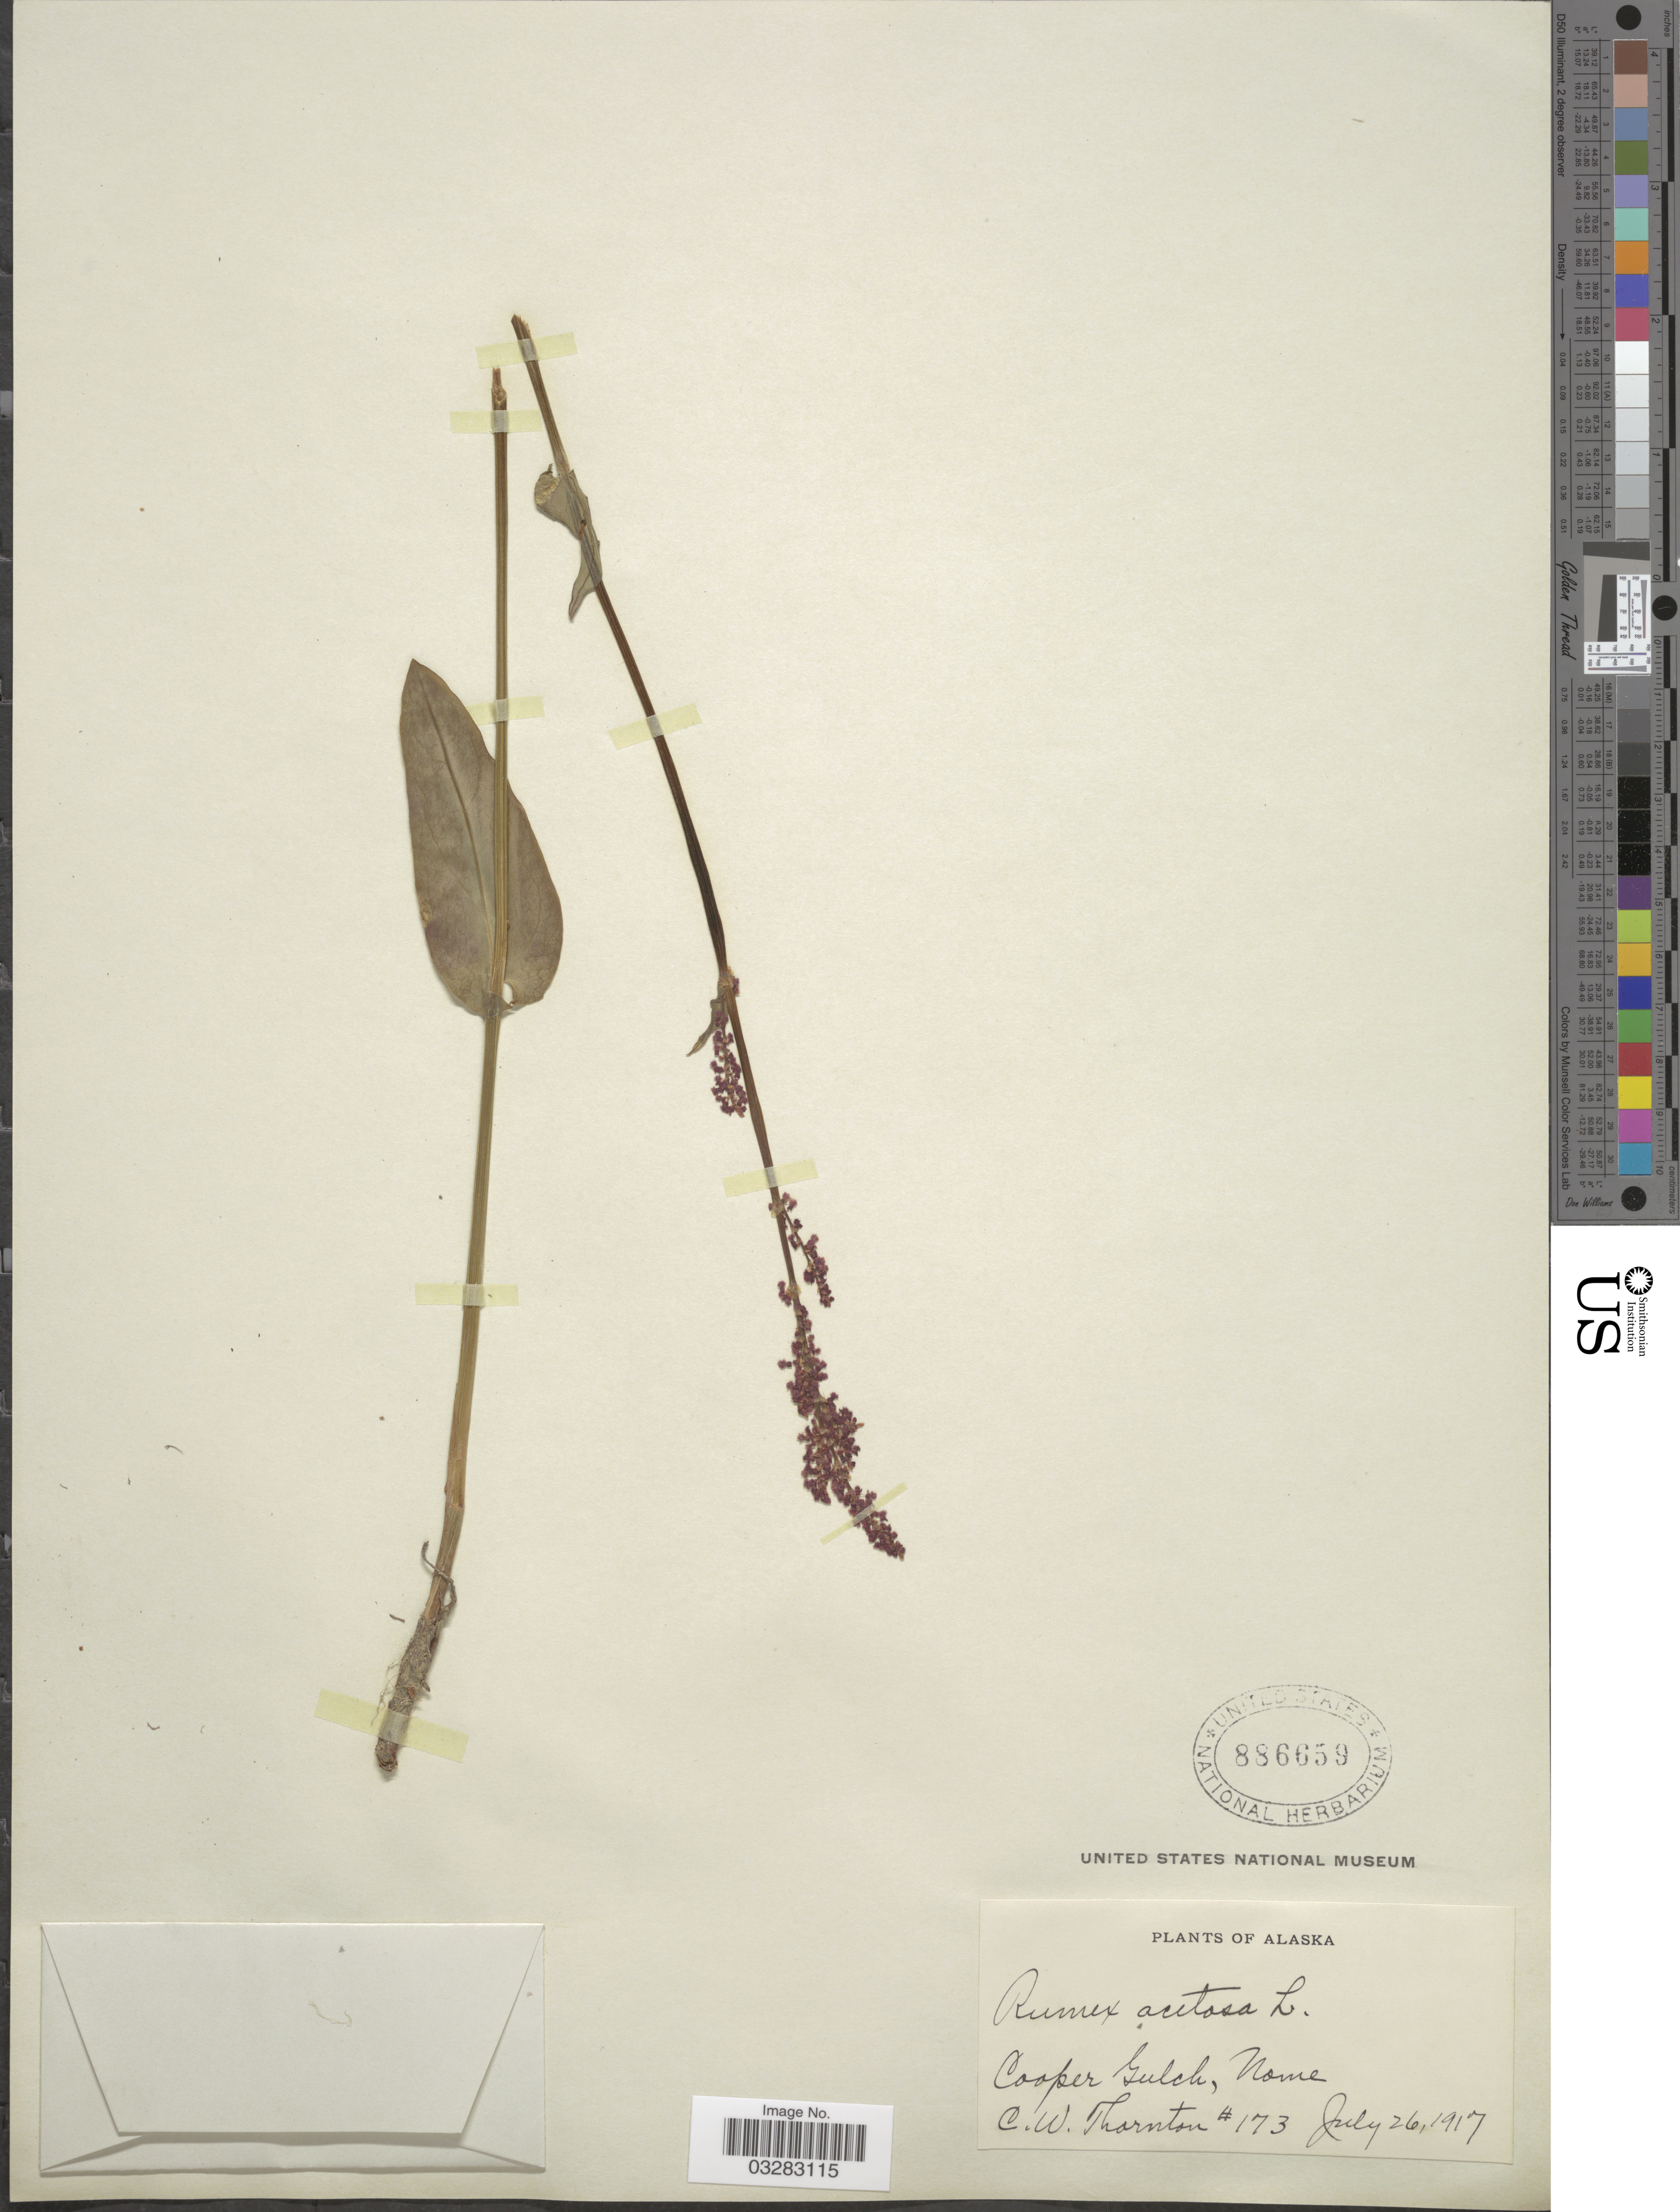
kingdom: Plantae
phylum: Tracheophyta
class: Magnoliopsida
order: Caryophyllales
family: Polygonaceae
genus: Rumex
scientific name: Rumex acetosa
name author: L.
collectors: C. Thornton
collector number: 173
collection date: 1917-07-26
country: United States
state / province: Alaska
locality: Cooper Gulch, Nome.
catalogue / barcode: US 886659